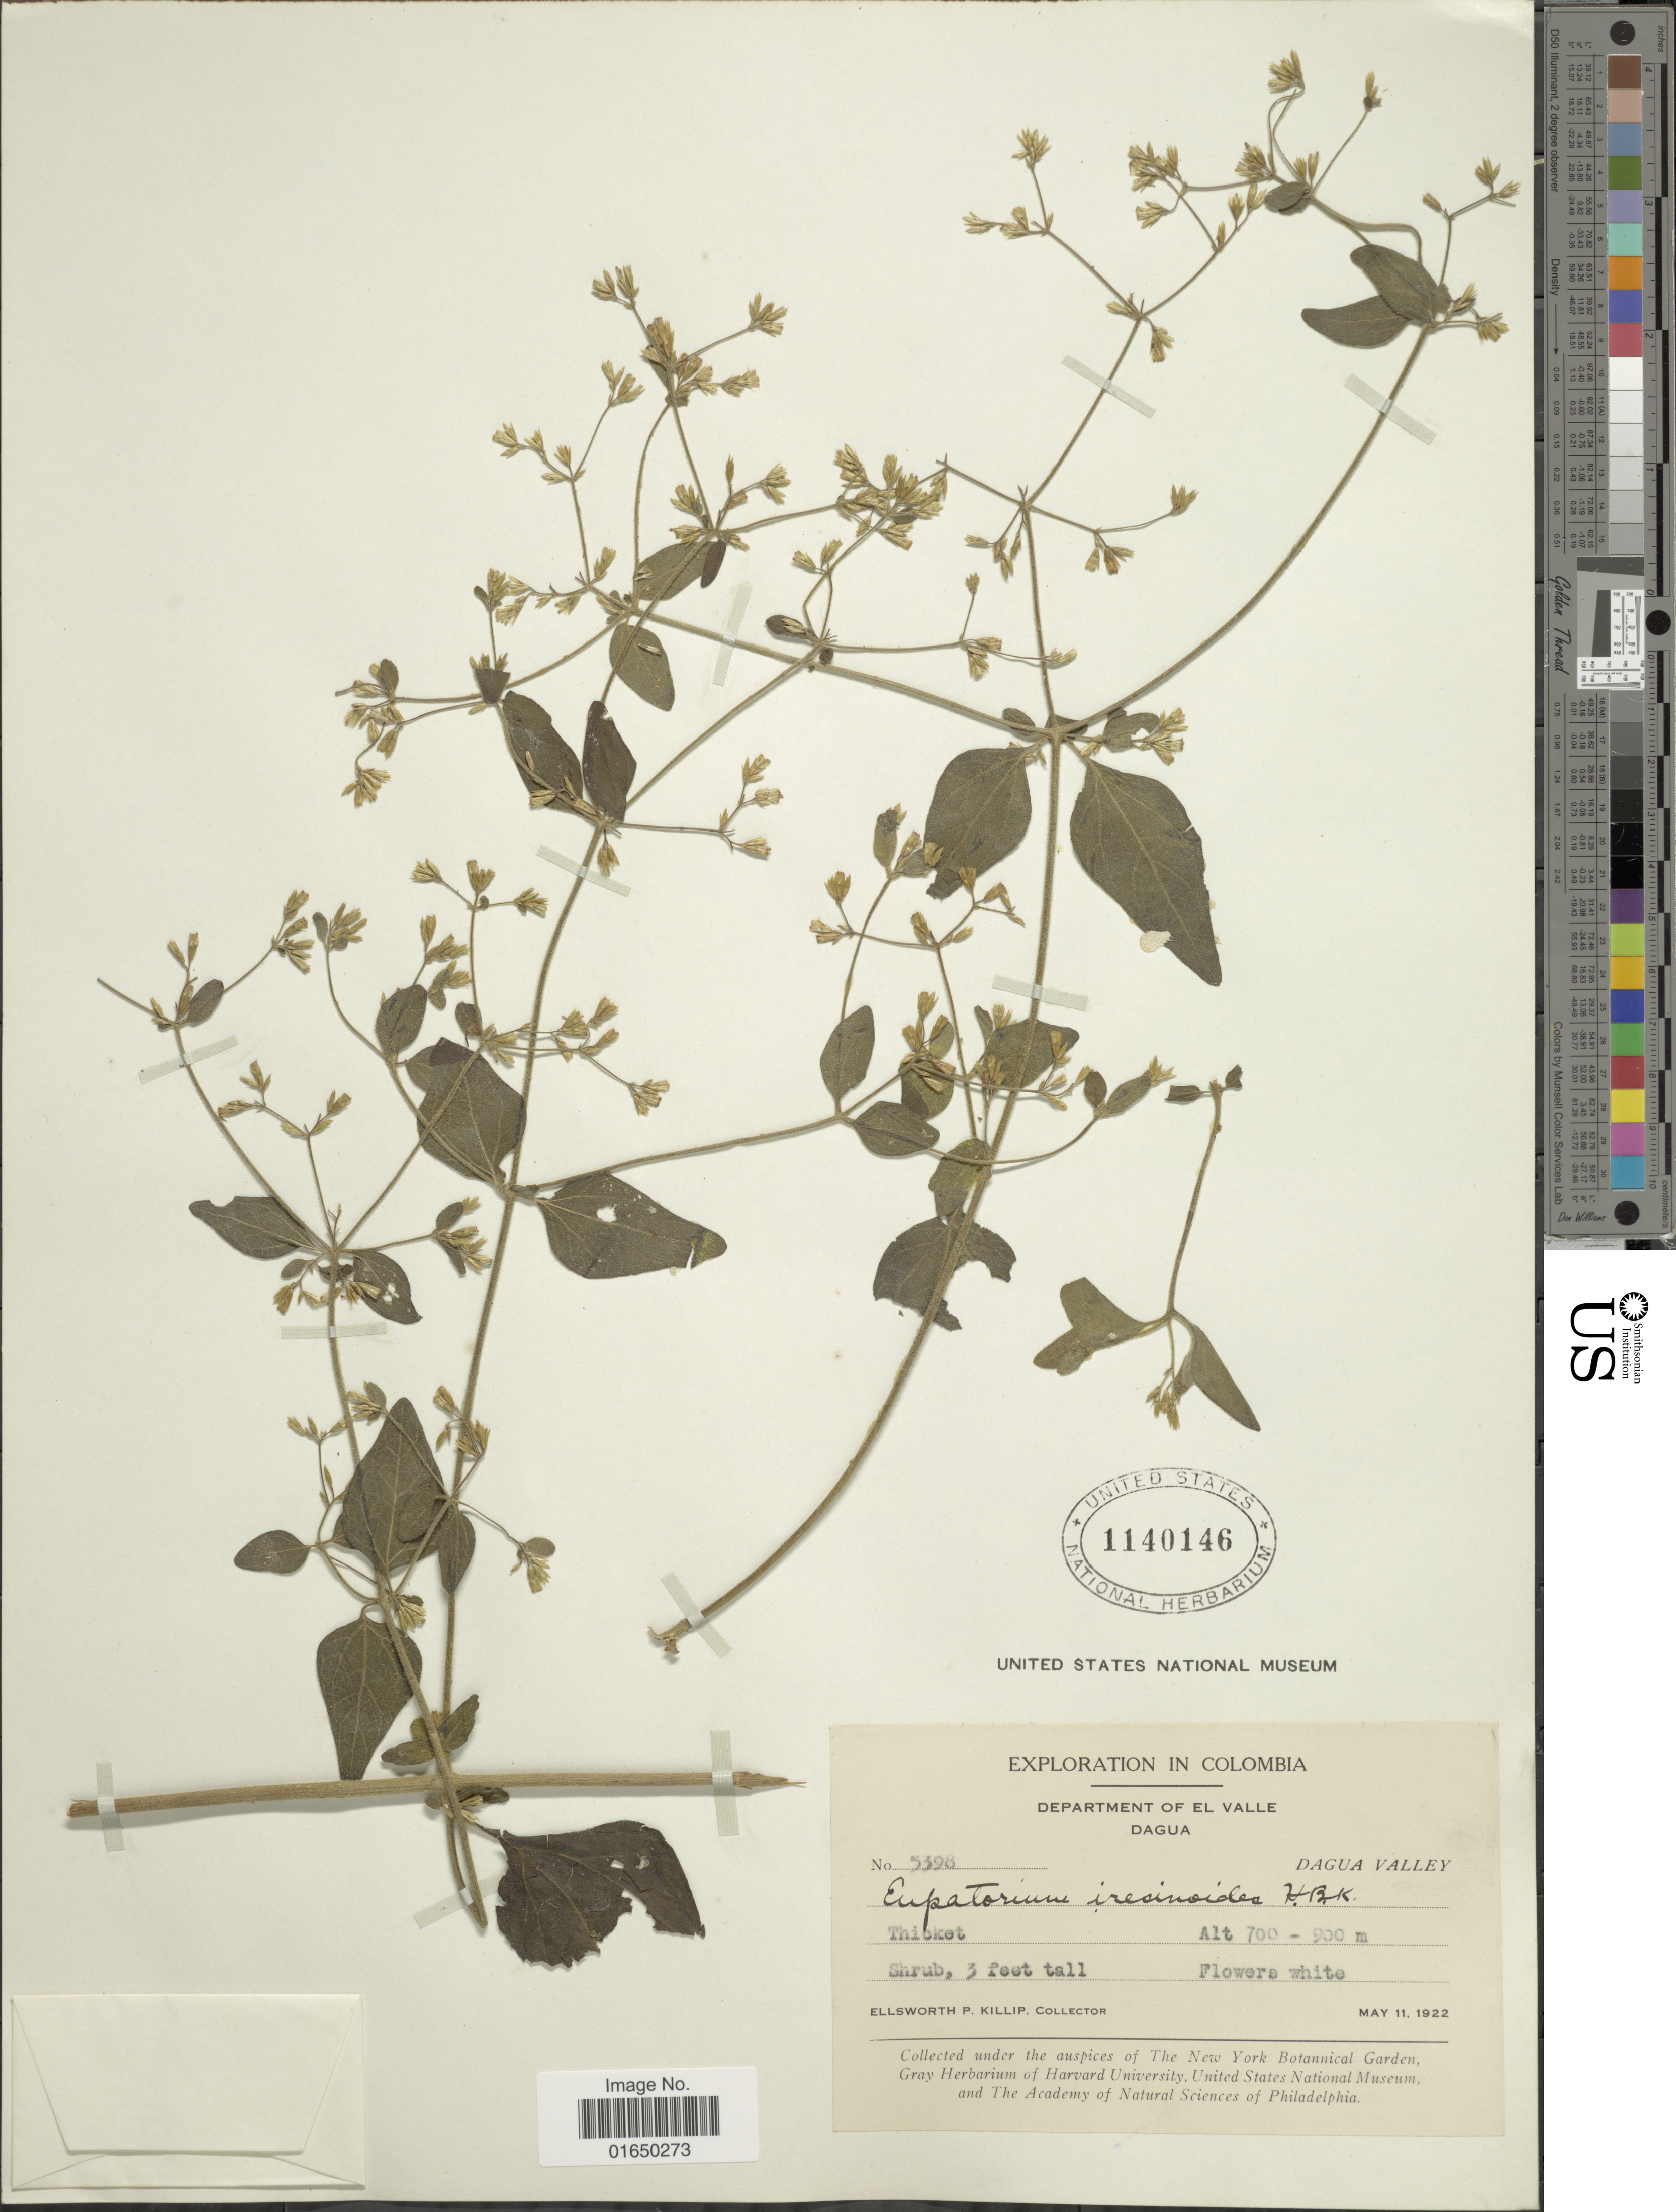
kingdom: Plantae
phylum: Tracheophyta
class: Magnoliopsida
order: Asterales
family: Asteraceae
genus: Condylidium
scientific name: Condylidium iresinoides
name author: (Kunth) R.M. King & H. Rob.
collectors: E. P. Killip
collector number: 5398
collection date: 1922-05-11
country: Colombia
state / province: Valle del Cauca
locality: Department of El Valle, Dagua, Dagua Valley, Thicket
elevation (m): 700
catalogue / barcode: US 1140146